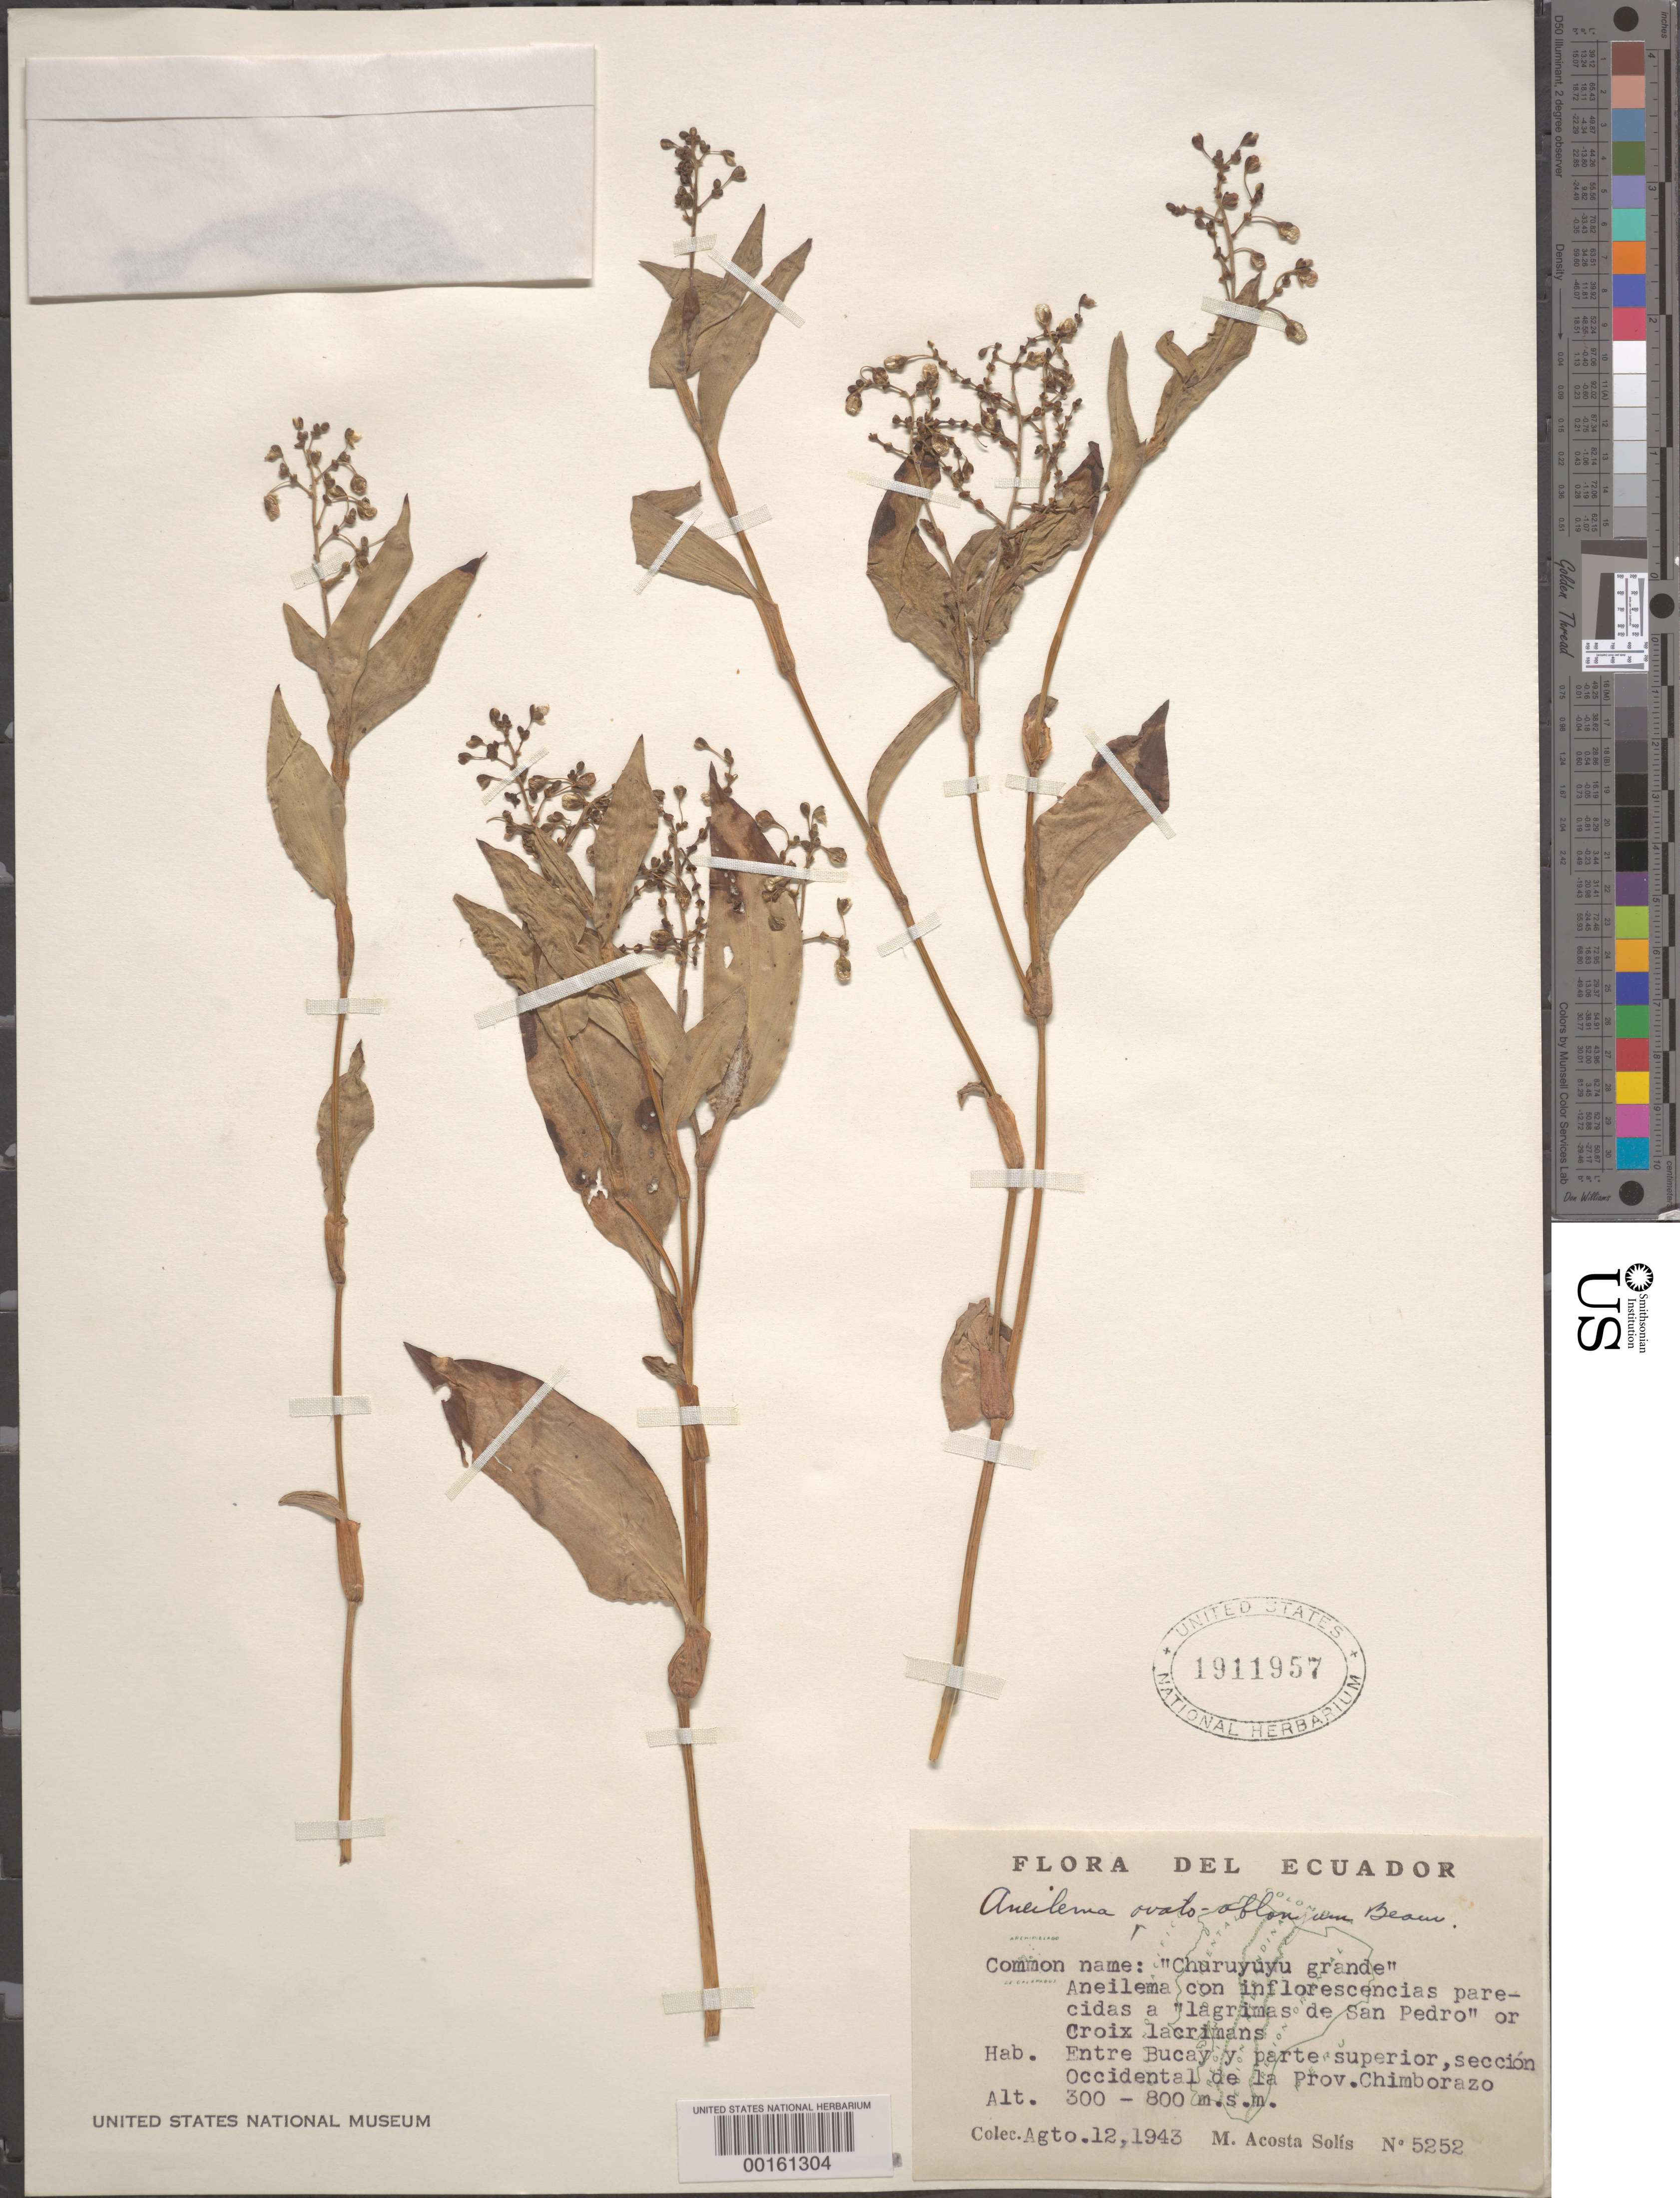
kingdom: Plantae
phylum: Tracheophyta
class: Liliopsida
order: Commelinales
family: Commelinaceae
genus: Aneilema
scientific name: Aneilema umbrosum subsp. ovato-oblongum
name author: (P. Beauv.) J.K. Morton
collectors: M. Acosta Solis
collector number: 5252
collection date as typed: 12 Aug 1943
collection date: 1943-08-12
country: Ecuador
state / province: Chimborazo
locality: Occidental section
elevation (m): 300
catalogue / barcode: US 1911957